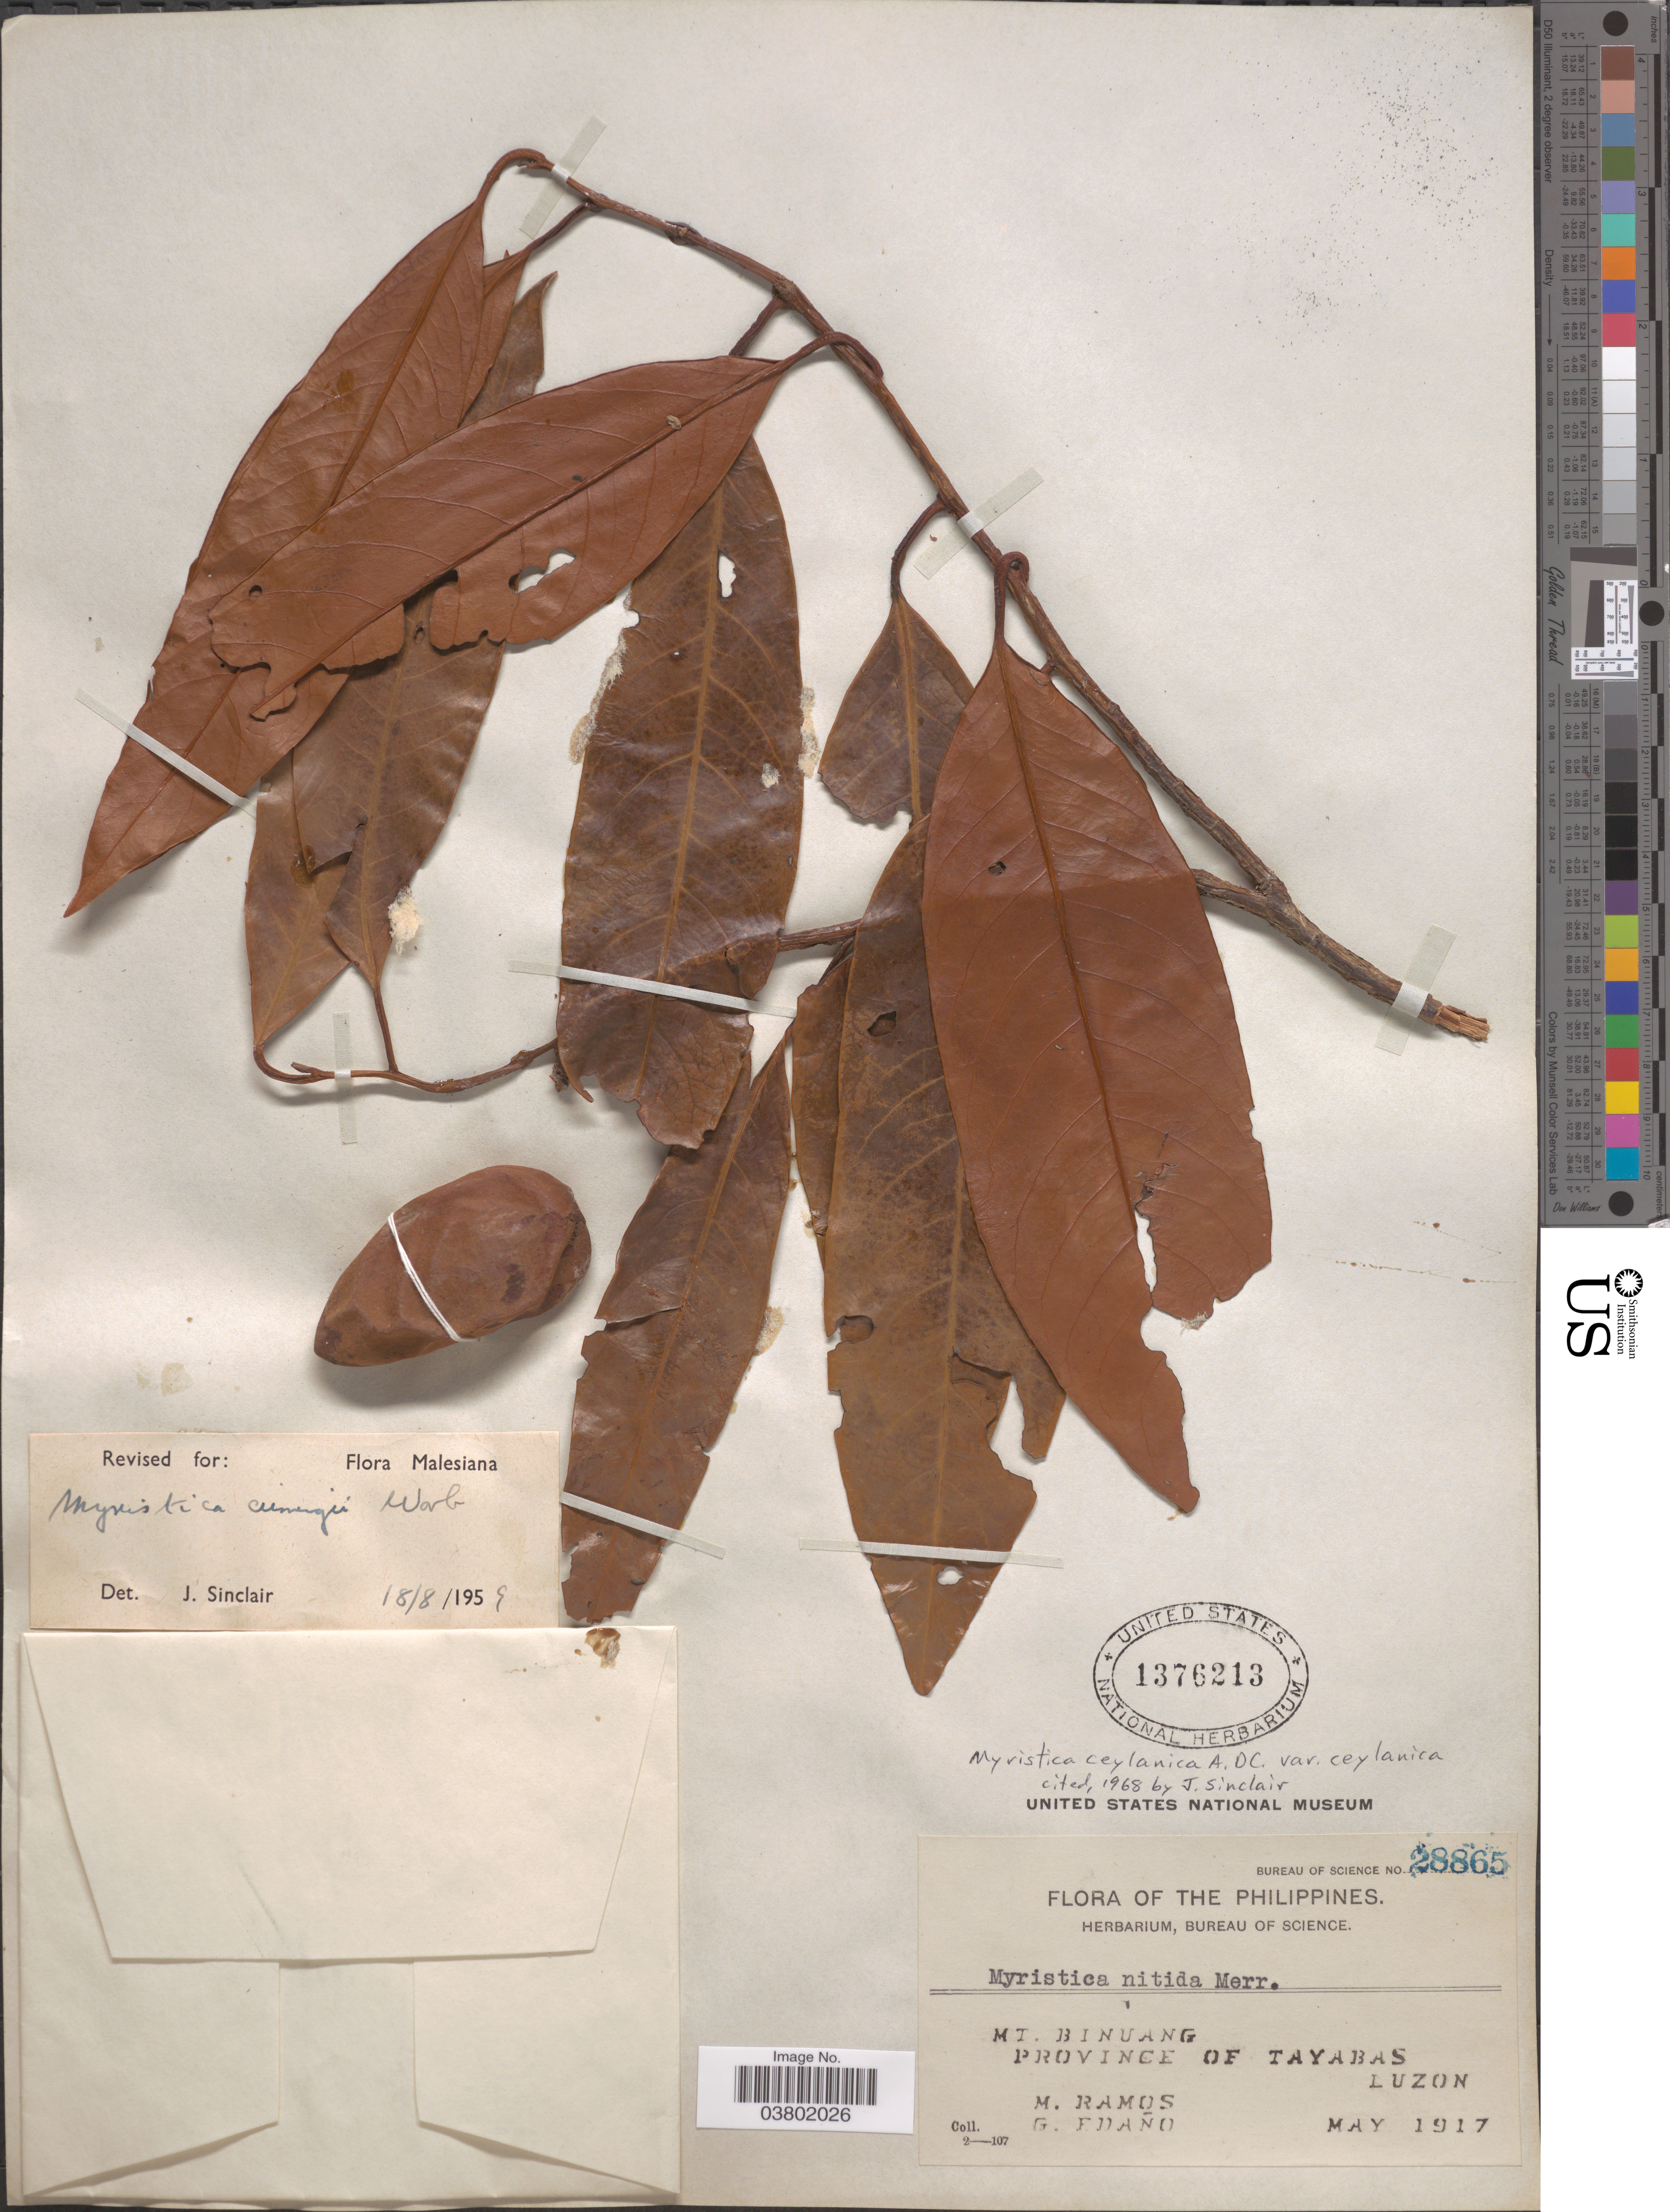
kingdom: Plantae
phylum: Tracheophyta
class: Magnoliopsida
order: Magnoliales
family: Myristicaceae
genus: Myristica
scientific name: Myristica ceylanica var. ceylanica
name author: A. DC.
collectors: M. Ramos & G. Edaño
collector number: Bureau of Science 28865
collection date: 1917-05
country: Philippines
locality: Mt. Binuang. Province of Tayabas, Luzon.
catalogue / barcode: US 1376213